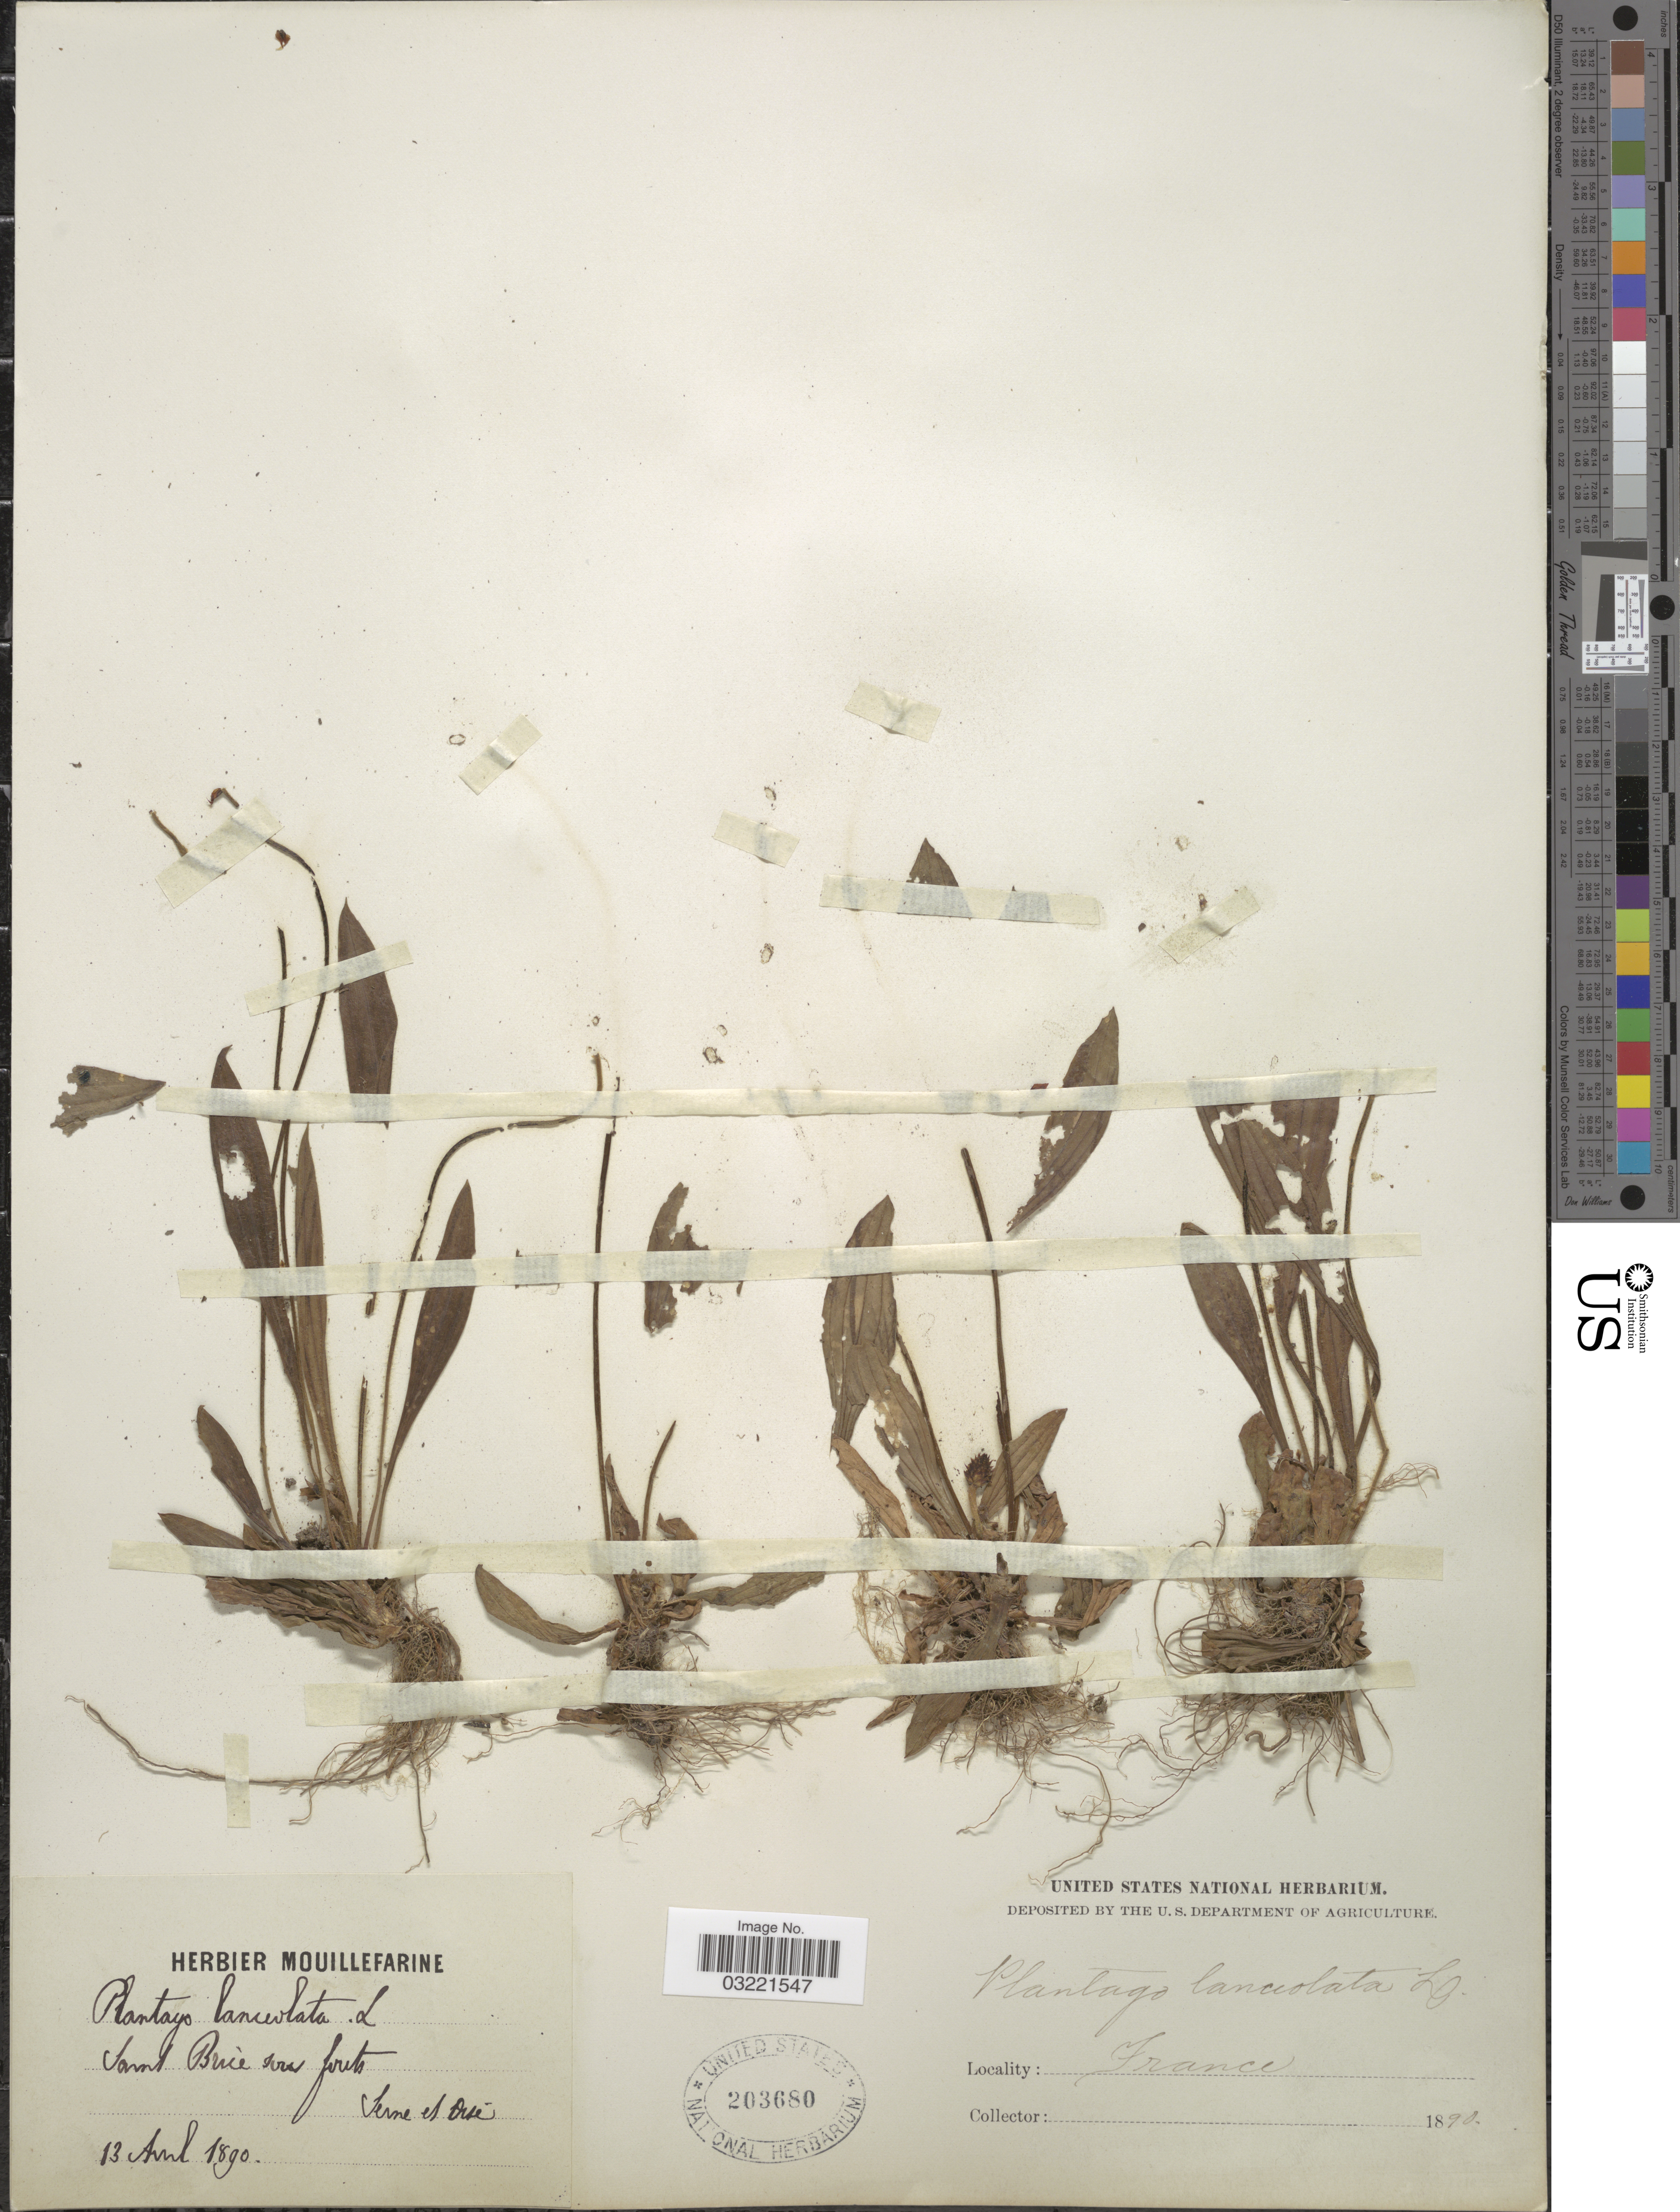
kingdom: Plantae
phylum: Tracheophyta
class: Magnoliopsida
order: Lamiales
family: Plantaginaceae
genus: Plantago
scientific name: Plantago lanceolata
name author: L.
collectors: ex herb. Mouillefarine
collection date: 1890-04-13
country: France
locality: Saint Brice sous foret. Seine et Oise.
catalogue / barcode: US 203680